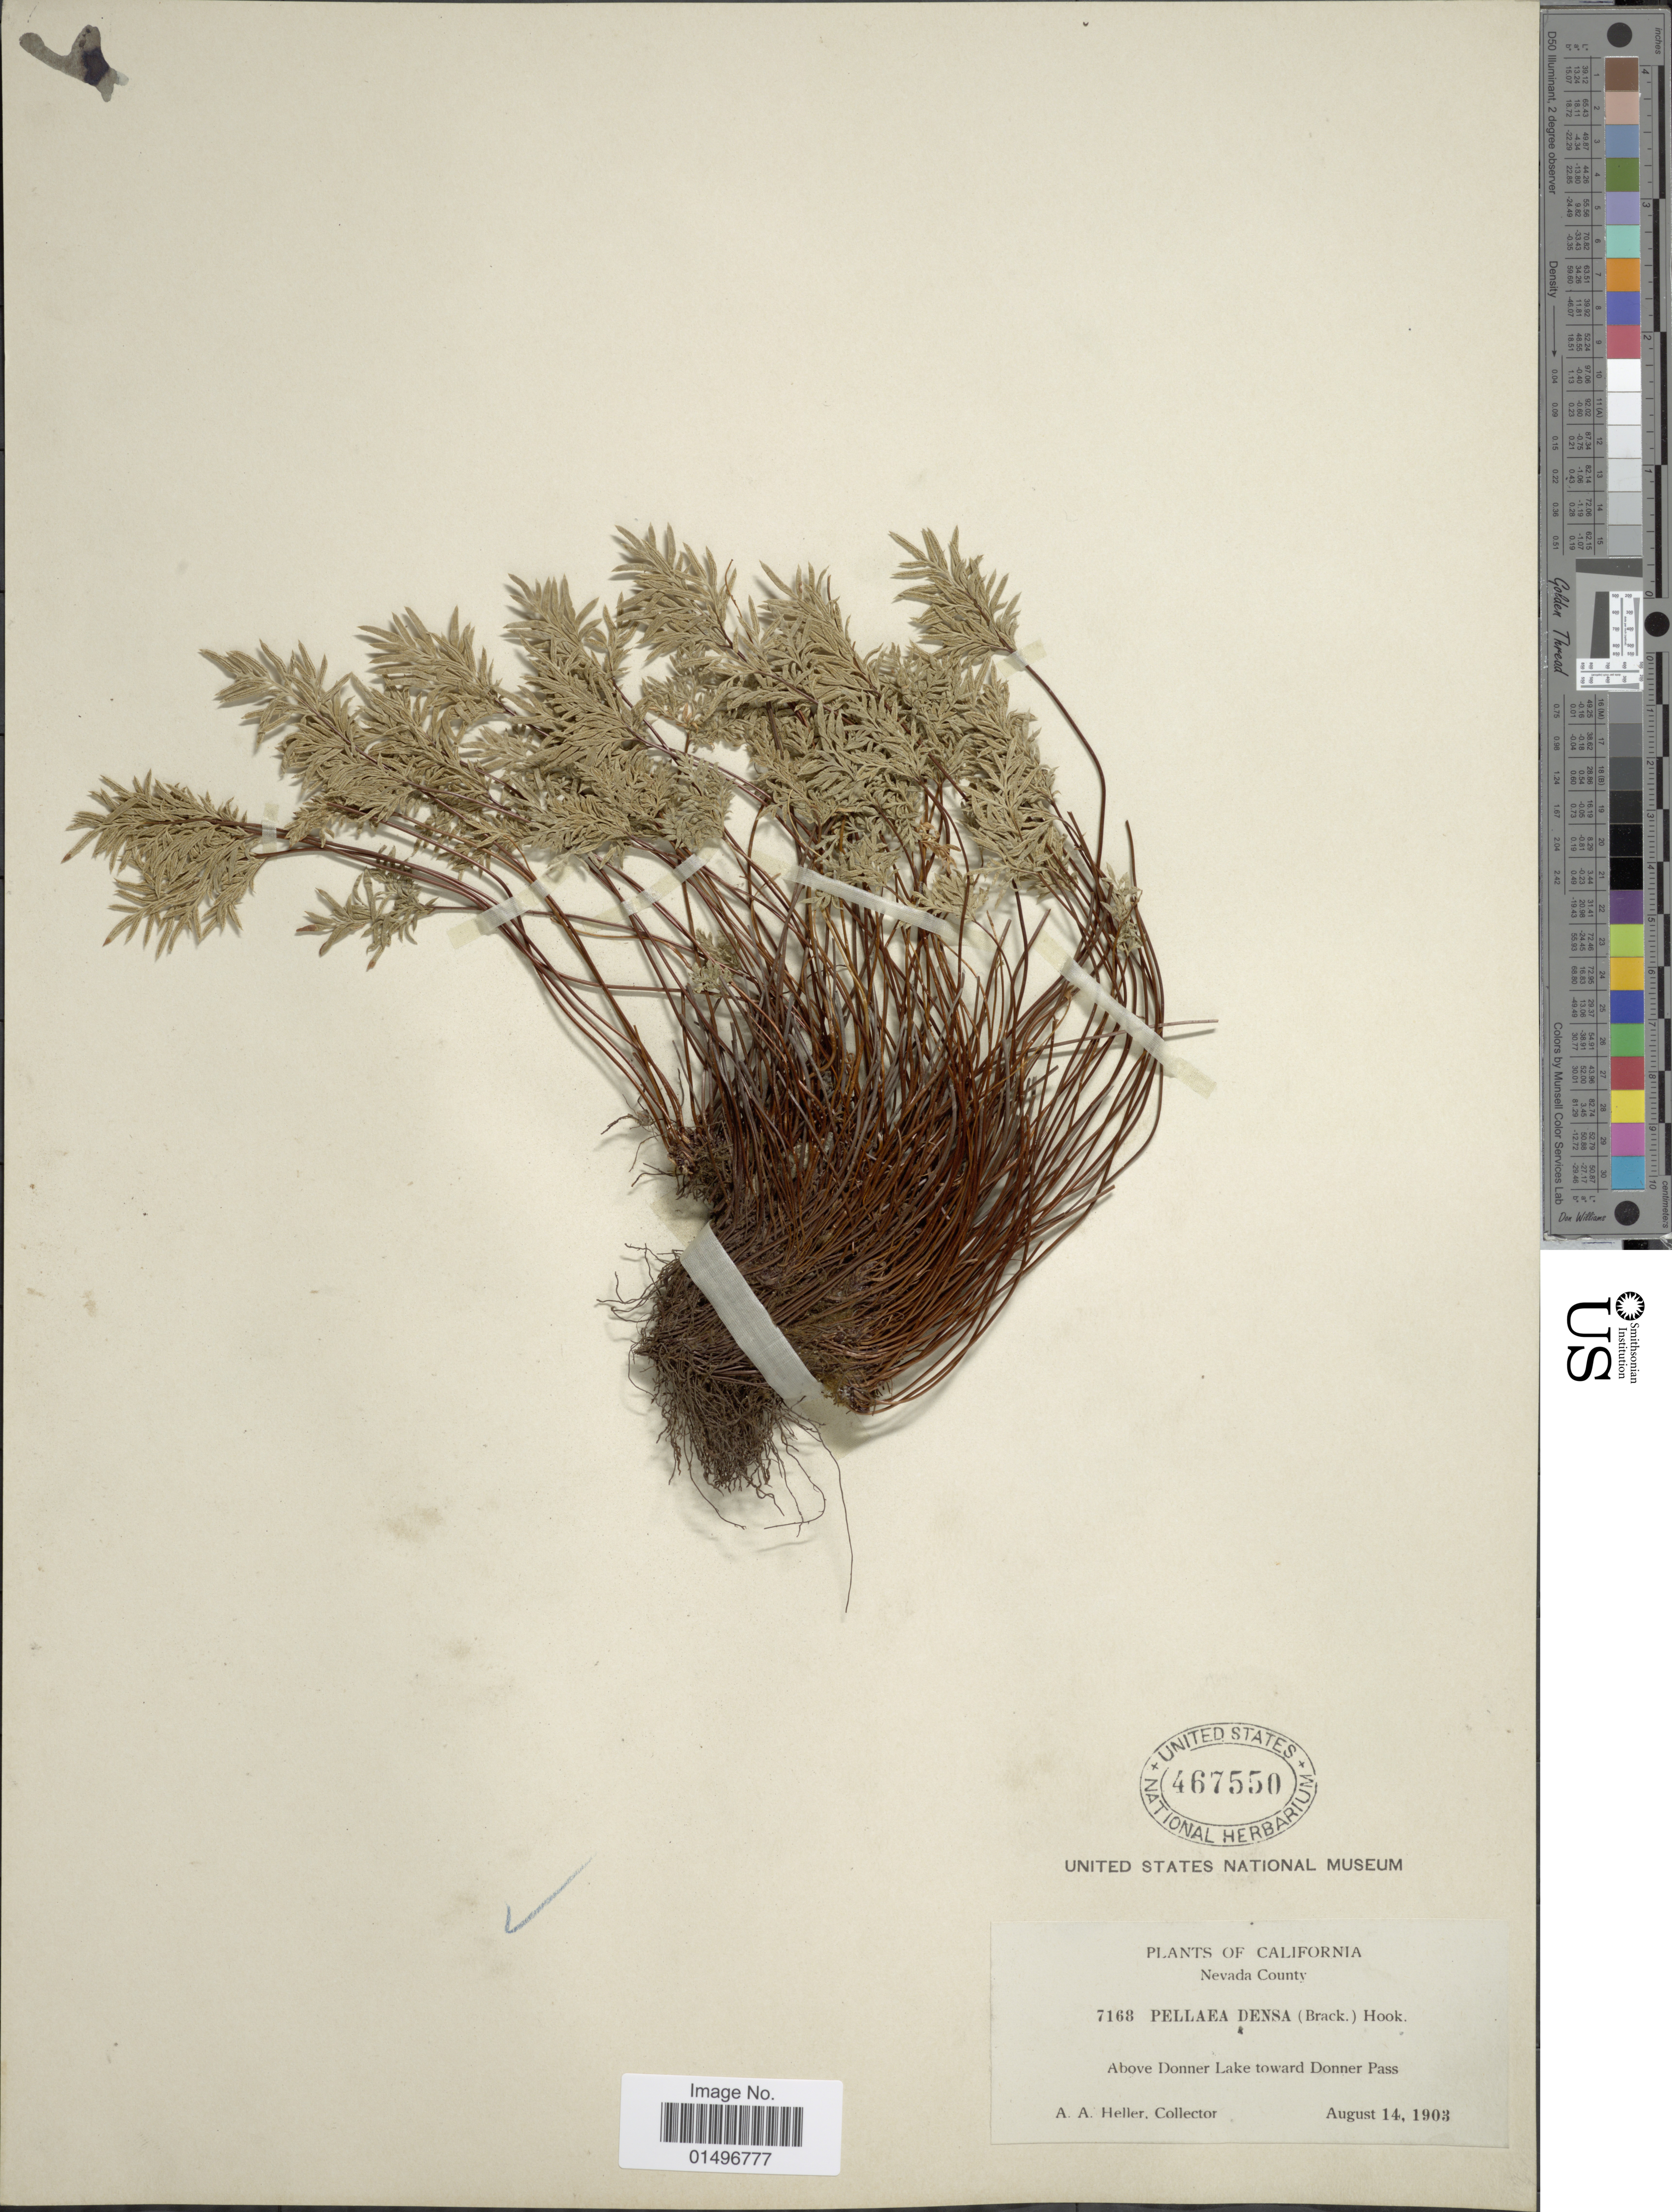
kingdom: Plantae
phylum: Tracheophyta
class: Polypodiopsida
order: Polypodiales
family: Pteridaceae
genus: Aspidotis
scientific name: Aspidotis densa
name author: (Brack.) Lellinger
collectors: A. A. Heller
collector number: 7168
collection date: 1903-08-14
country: United States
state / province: California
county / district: Nevada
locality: California, Nevada County, above Donner Lake toward Donner Pass.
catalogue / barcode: US 467550